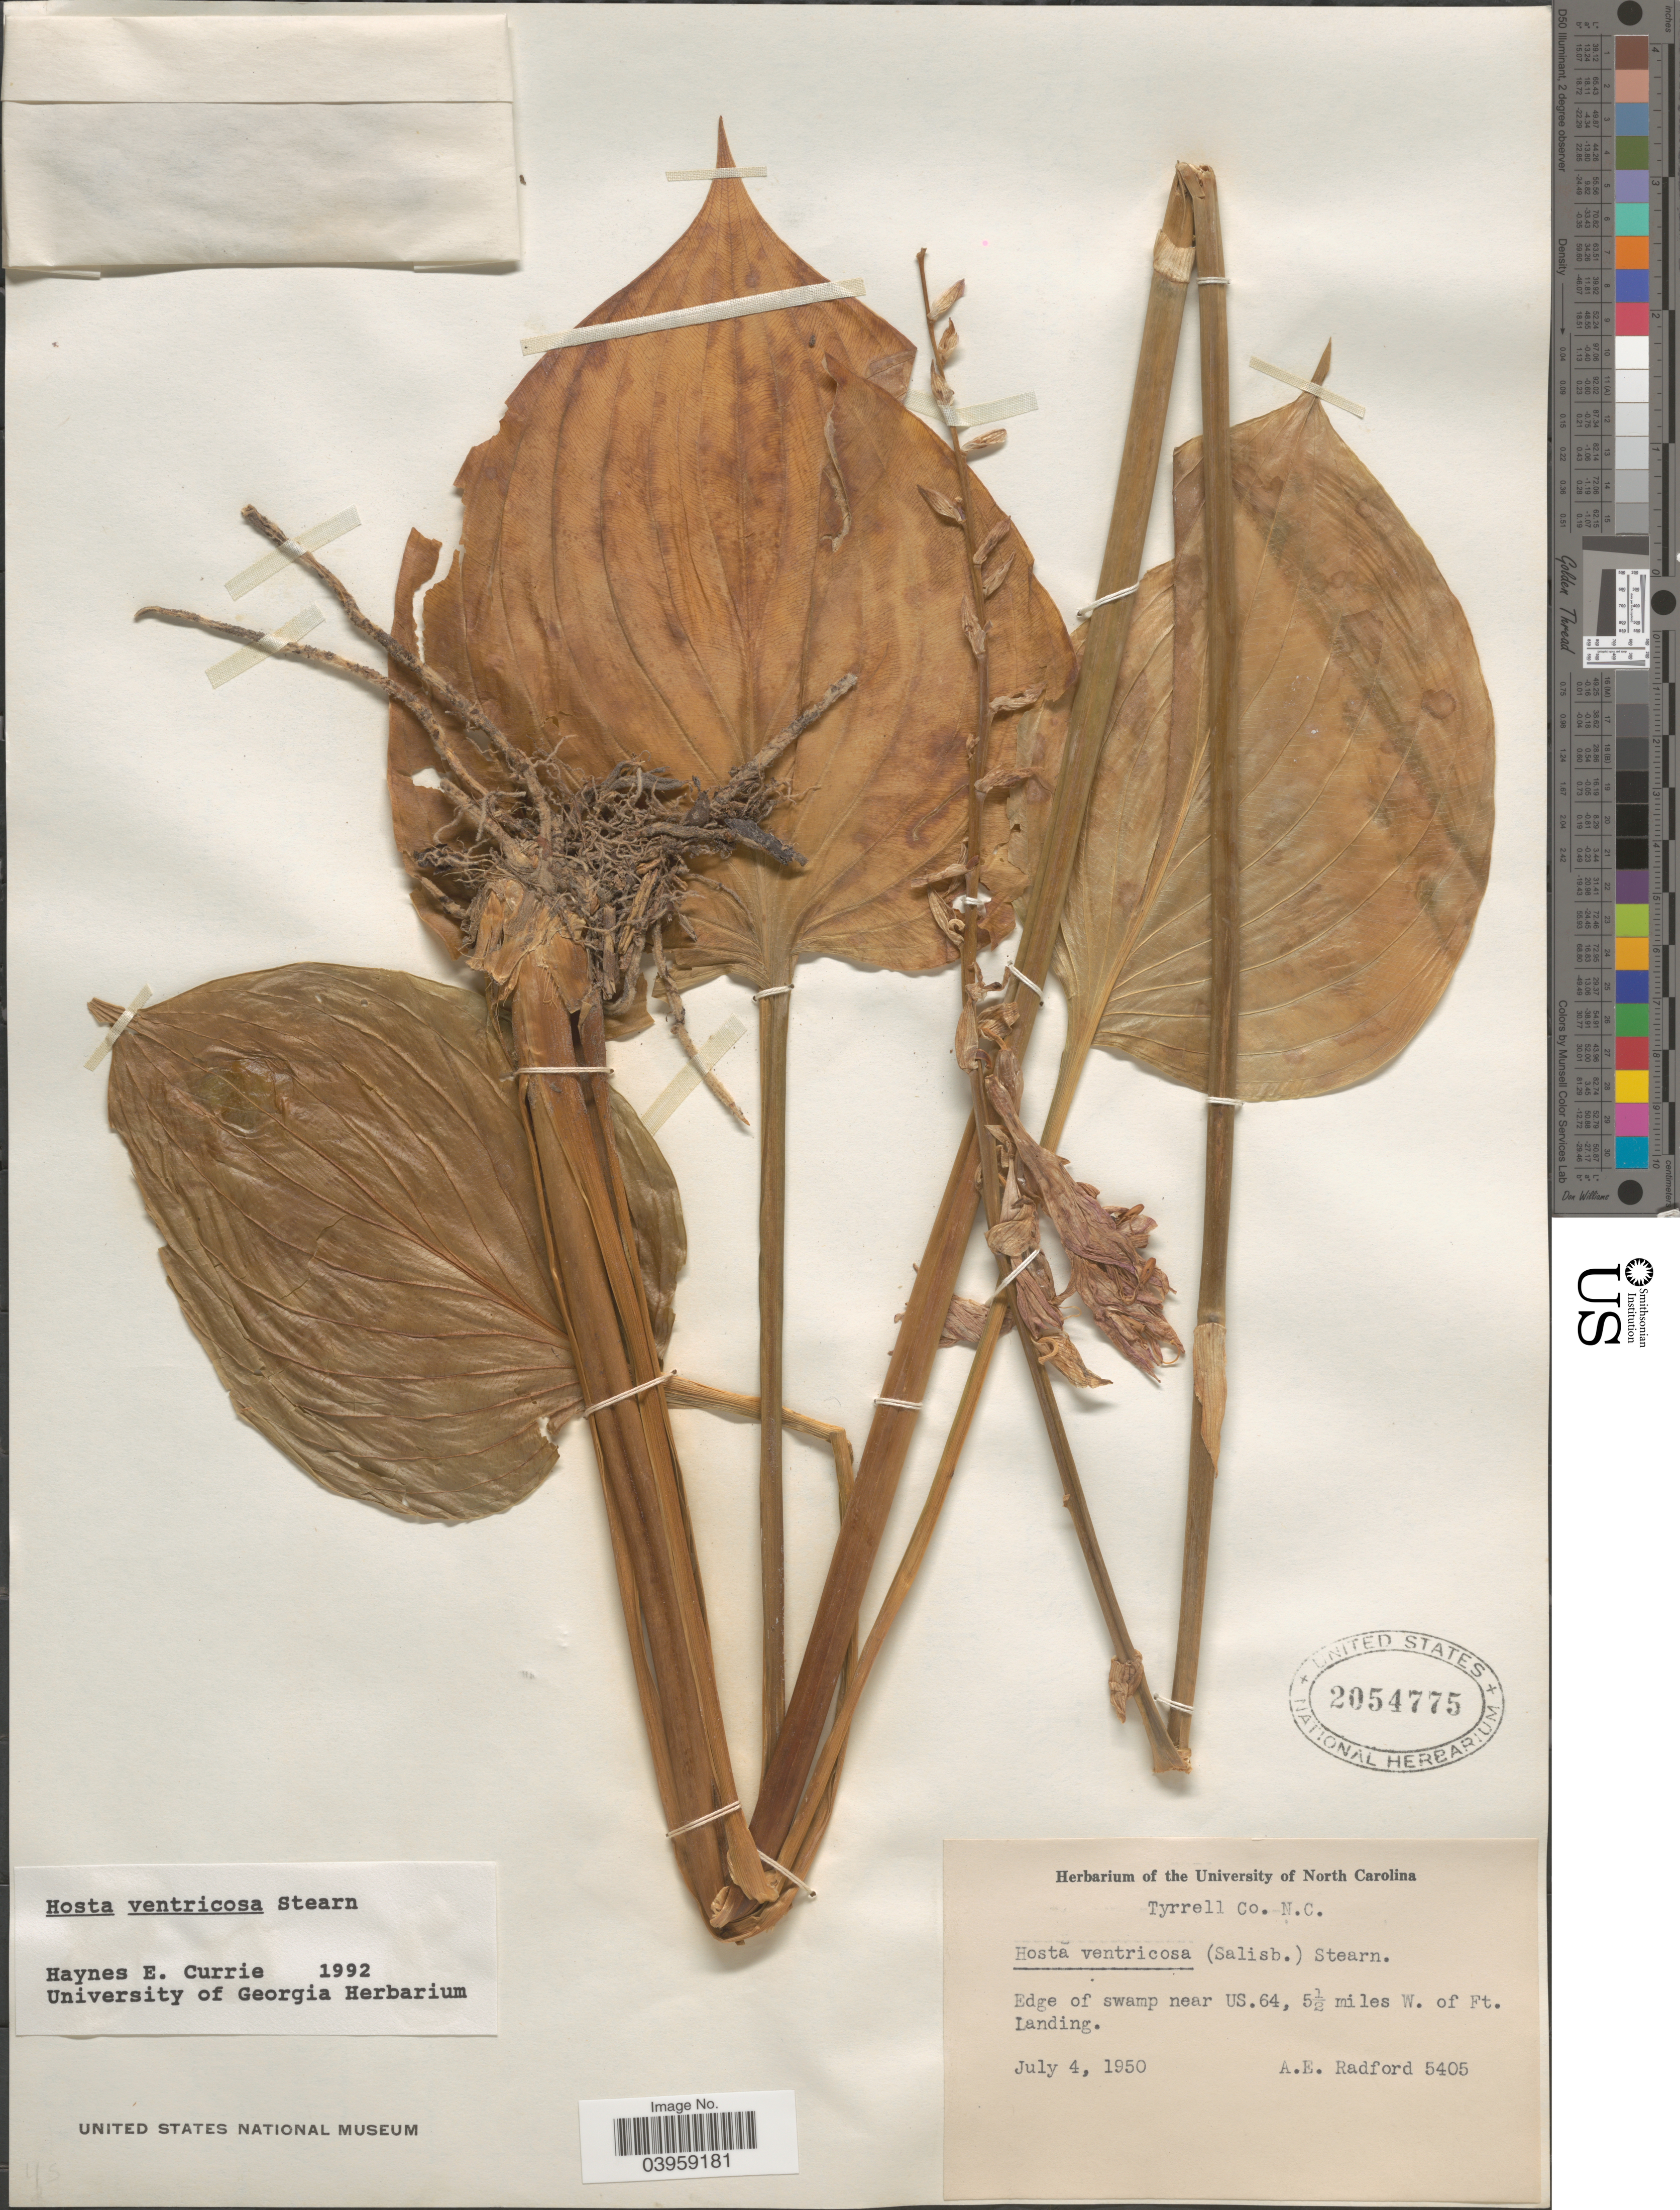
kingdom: Plantae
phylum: Tracheophyta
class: Liliopsida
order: Asparagales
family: Asparagaceae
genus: Hosta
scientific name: Hosta ventricosa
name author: Stearn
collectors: A. E. Radford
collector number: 5405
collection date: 1950-07-04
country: United States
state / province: North Carolina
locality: Tyrrell Co. Edge of swamp near US.64, 5½ miles W. of Ft. Landing.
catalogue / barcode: US 2054775